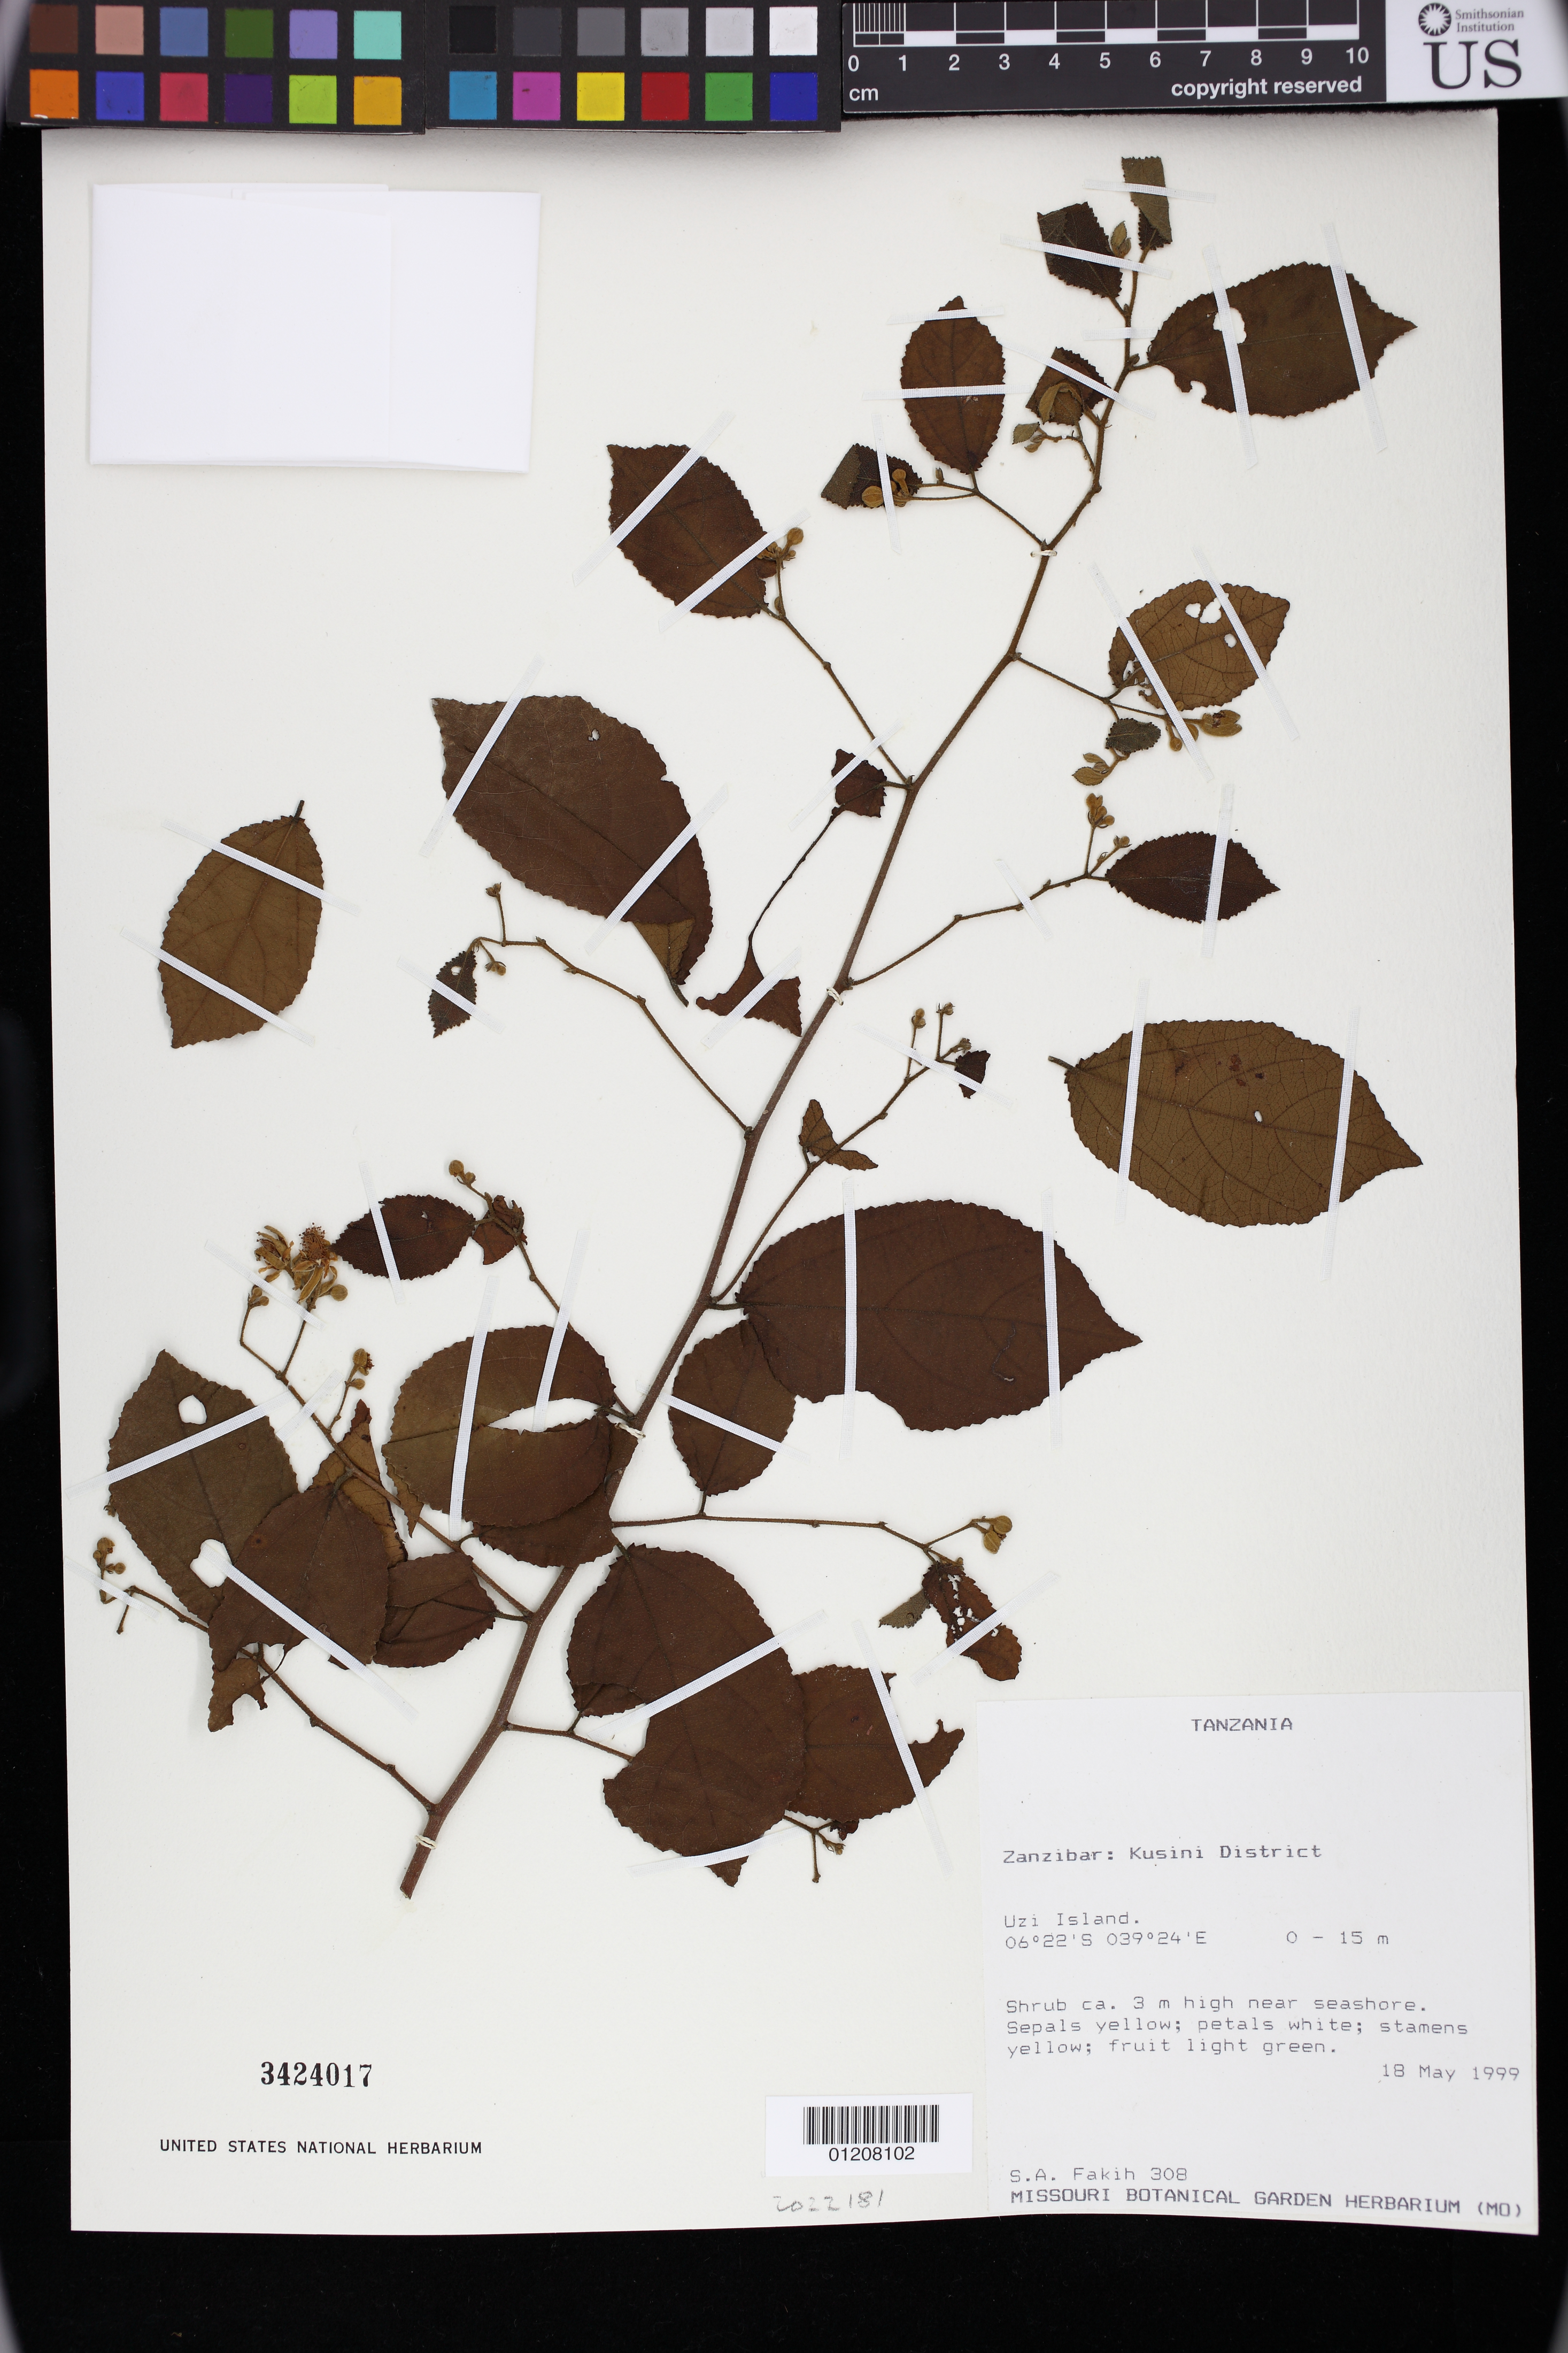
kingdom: Plantae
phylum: Tracheophyta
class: Magnoliopsida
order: Malvales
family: Malvaceae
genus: Grewia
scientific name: Grewia sp.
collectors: S. Fakih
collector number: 308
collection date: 1999-05-18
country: Tanzania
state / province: Zanzibar Central/South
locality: Uzi Island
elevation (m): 0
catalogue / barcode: US 3424017